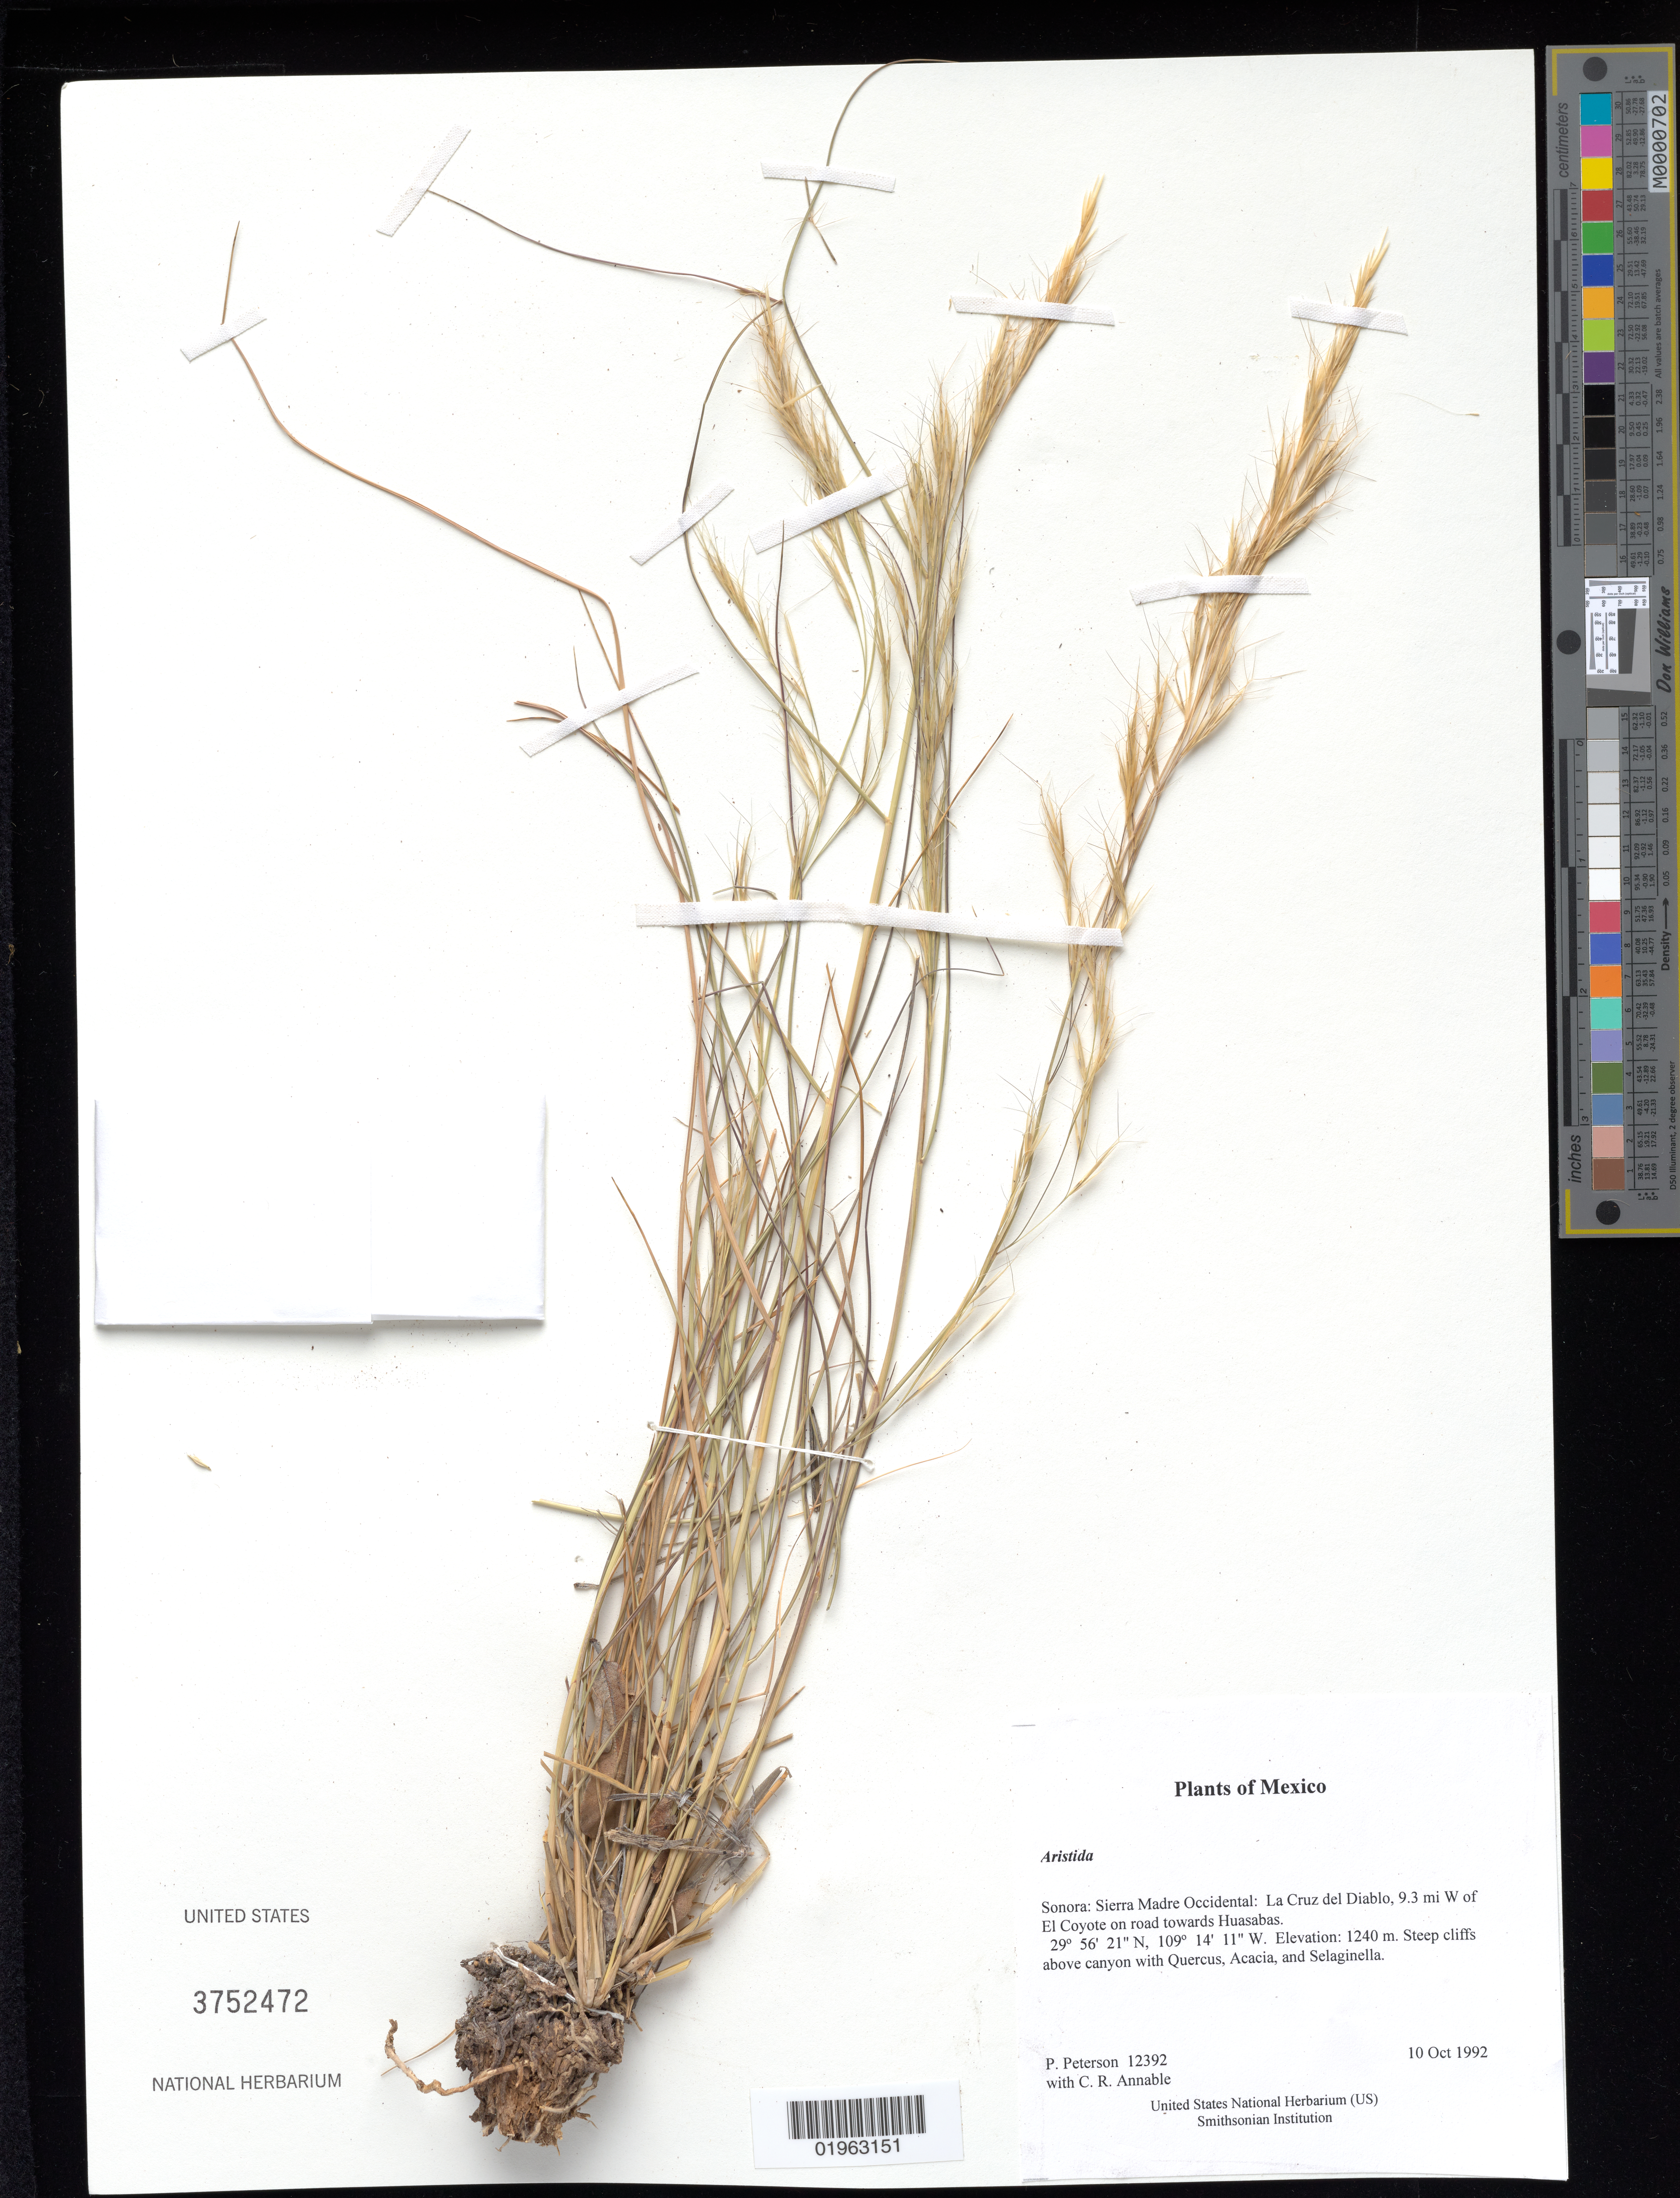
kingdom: Plantae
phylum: Tracheophyta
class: Liliopsida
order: Poales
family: Poaceae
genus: Aristida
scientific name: Aristida sp.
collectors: P. M. Peterson & C. R. Annable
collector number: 12392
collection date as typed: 10 Oct 1992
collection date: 1992-10-10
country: Mexico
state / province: Sonora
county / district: Sierra Madre Occidental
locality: La Cruz del Diablo, 9.3 mi W of El Coyote on road towards Huasabas.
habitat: Steep cliffs above canyon with Quercus, Acacia, and Selaginella.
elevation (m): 1240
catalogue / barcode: US 3752472